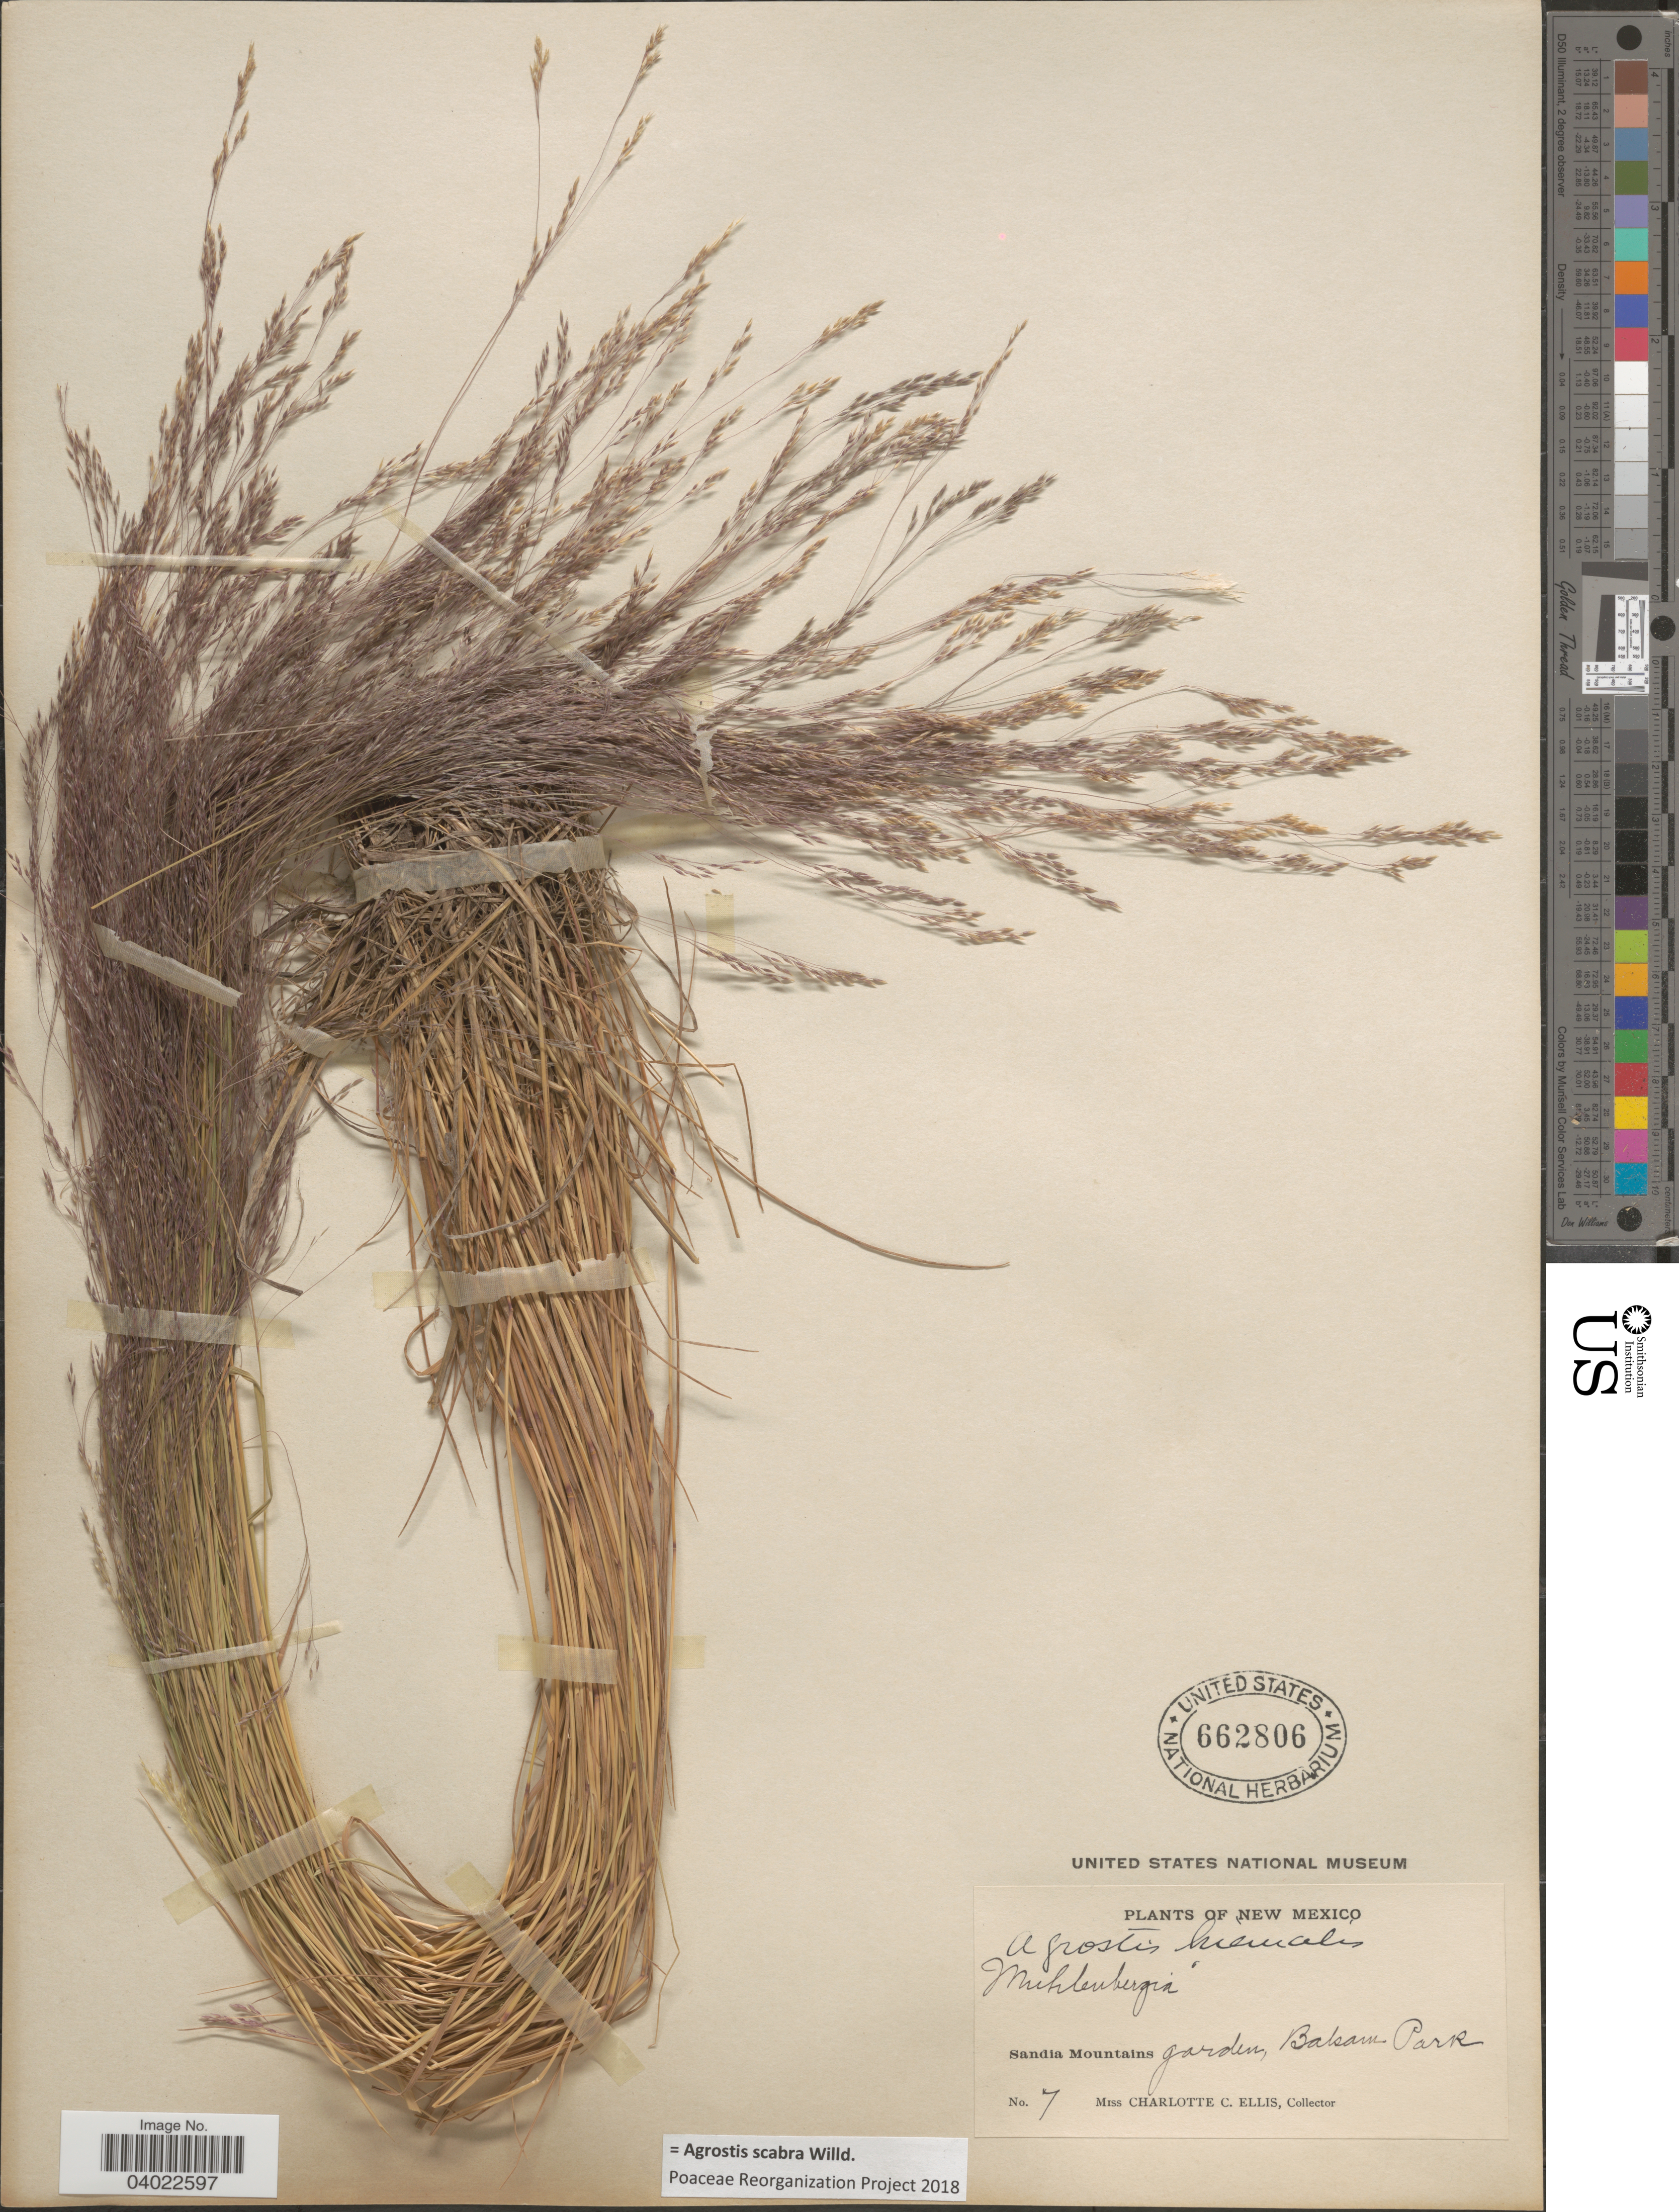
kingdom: Plantae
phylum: Tracheophyta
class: Liliopsida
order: Poales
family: Poaceae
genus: Agrostis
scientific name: Agrostis scabra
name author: Willd.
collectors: C. C. Ellis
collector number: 7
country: United States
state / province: New Mexico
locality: Sandia Mountains garden, Balsam Park.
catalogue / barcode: US 662806